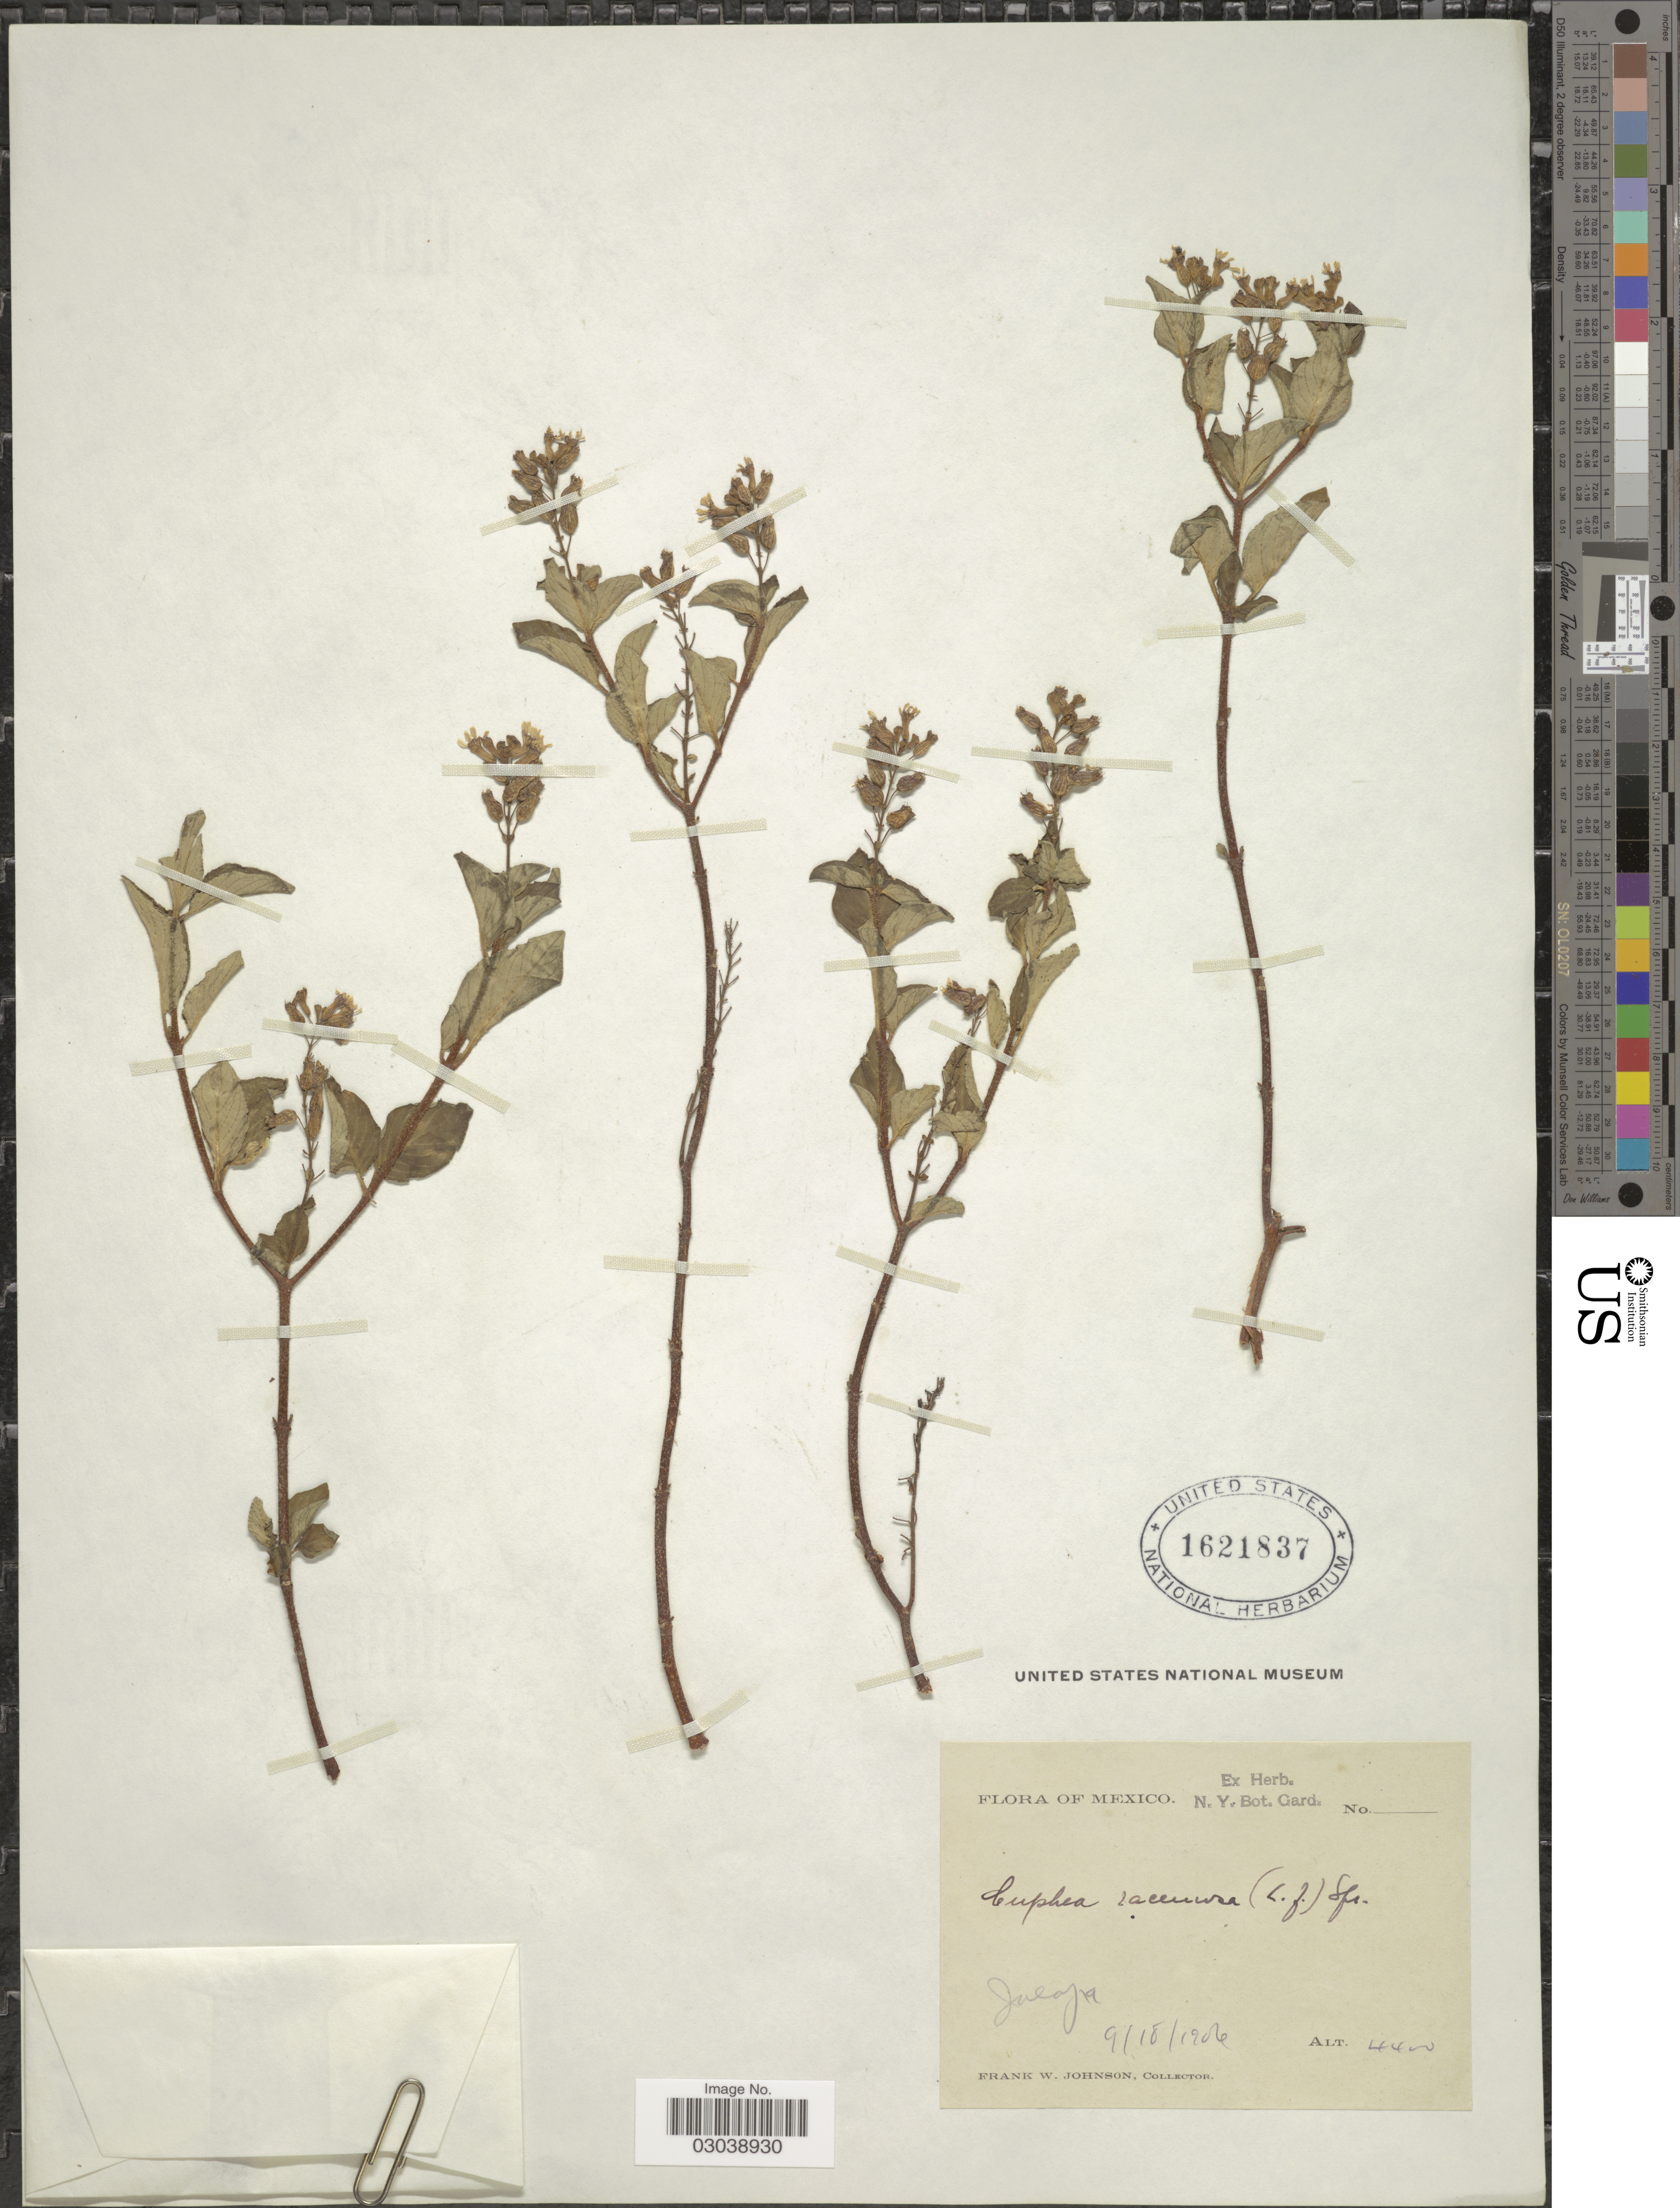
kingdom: Plantae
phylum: Tracheophyta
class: Magnoliopsida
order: Myrtales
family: Lythraceae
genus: Cuphea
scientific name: Cuphea racemosa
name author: (L. f.) Spreng.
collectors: F. W. Johnson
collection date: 1906-09-18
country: Mexico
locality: Jalapa.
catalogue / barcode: US 1621837